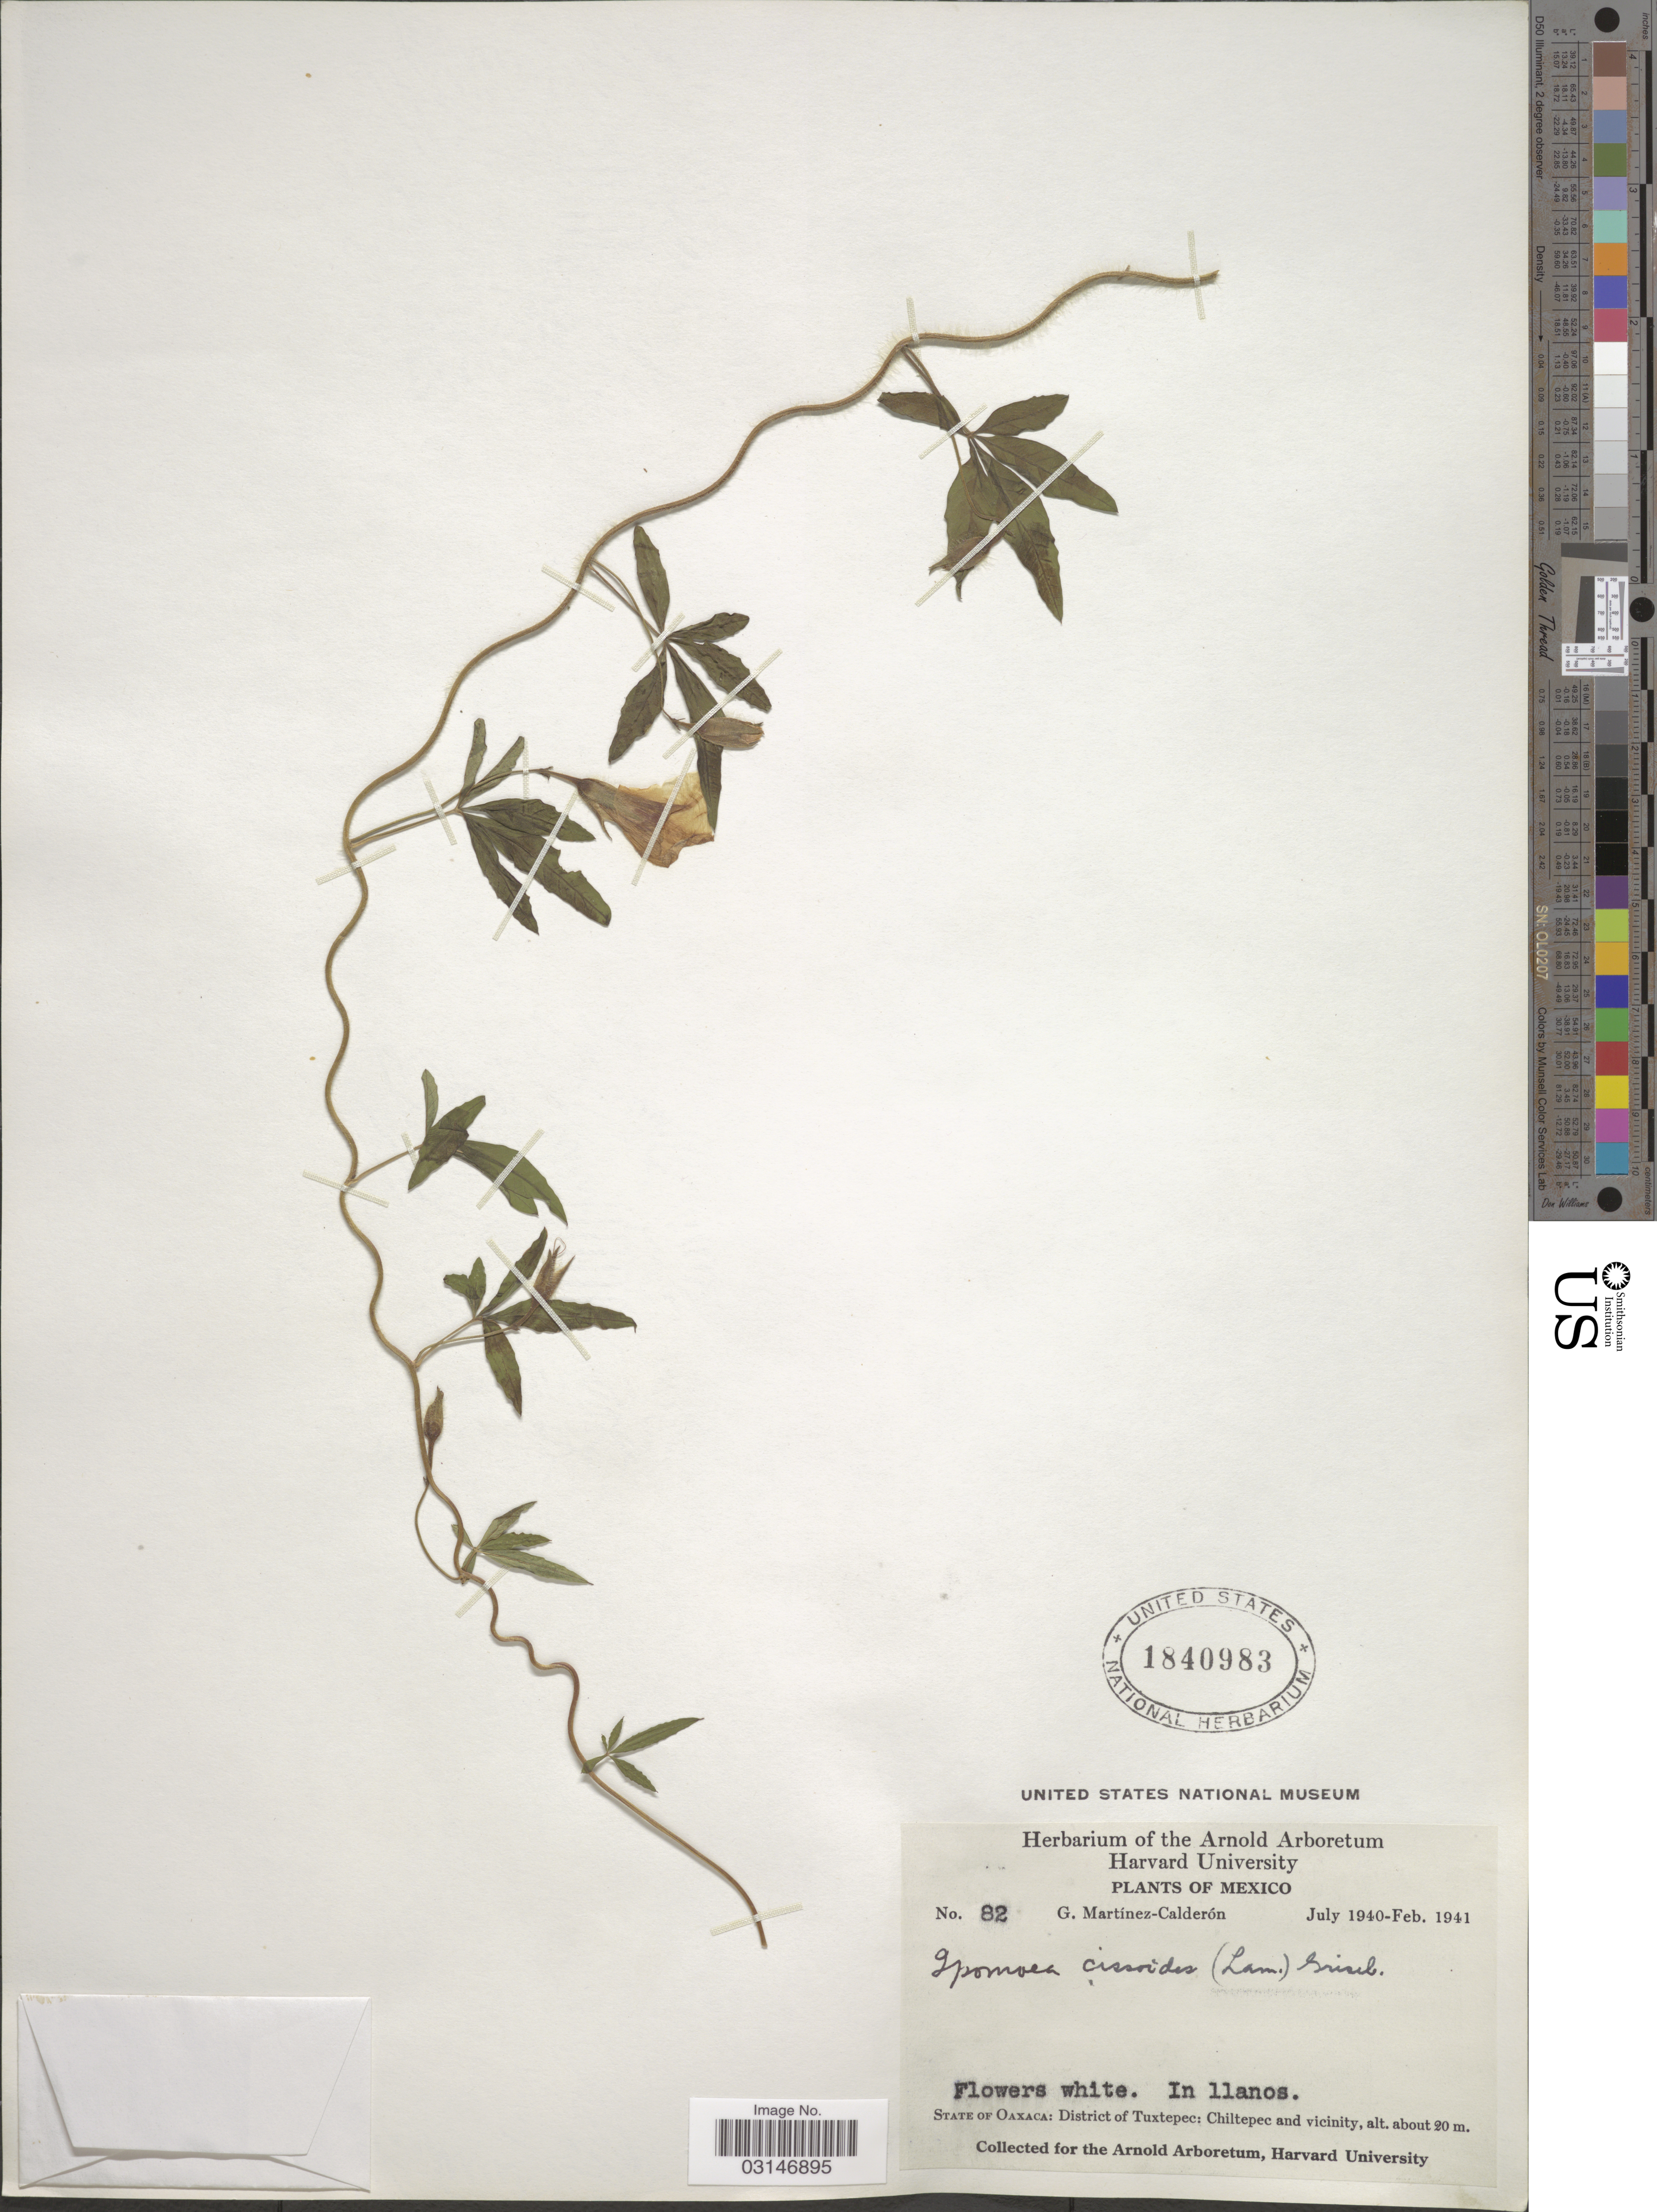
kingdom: Plantae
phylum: Tracheophyta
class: Magnoliopsida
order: Solanales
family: Convolvulaceae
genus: Distimake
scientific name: Distimake cissoides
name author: (Lam.) A. R. Simões & Staples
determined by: Strong, Mark T., (BOT), Smithsonian Institution - National Museum of Natural History (UNITED STATES)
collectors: G. Martínez Calderón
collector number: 82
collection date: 1940-07/1941-02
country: Mexico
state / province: Oaxaca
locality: District of Tuxtepec: Chiltepec and vicinity.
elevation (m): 20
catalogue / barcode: US 1840983